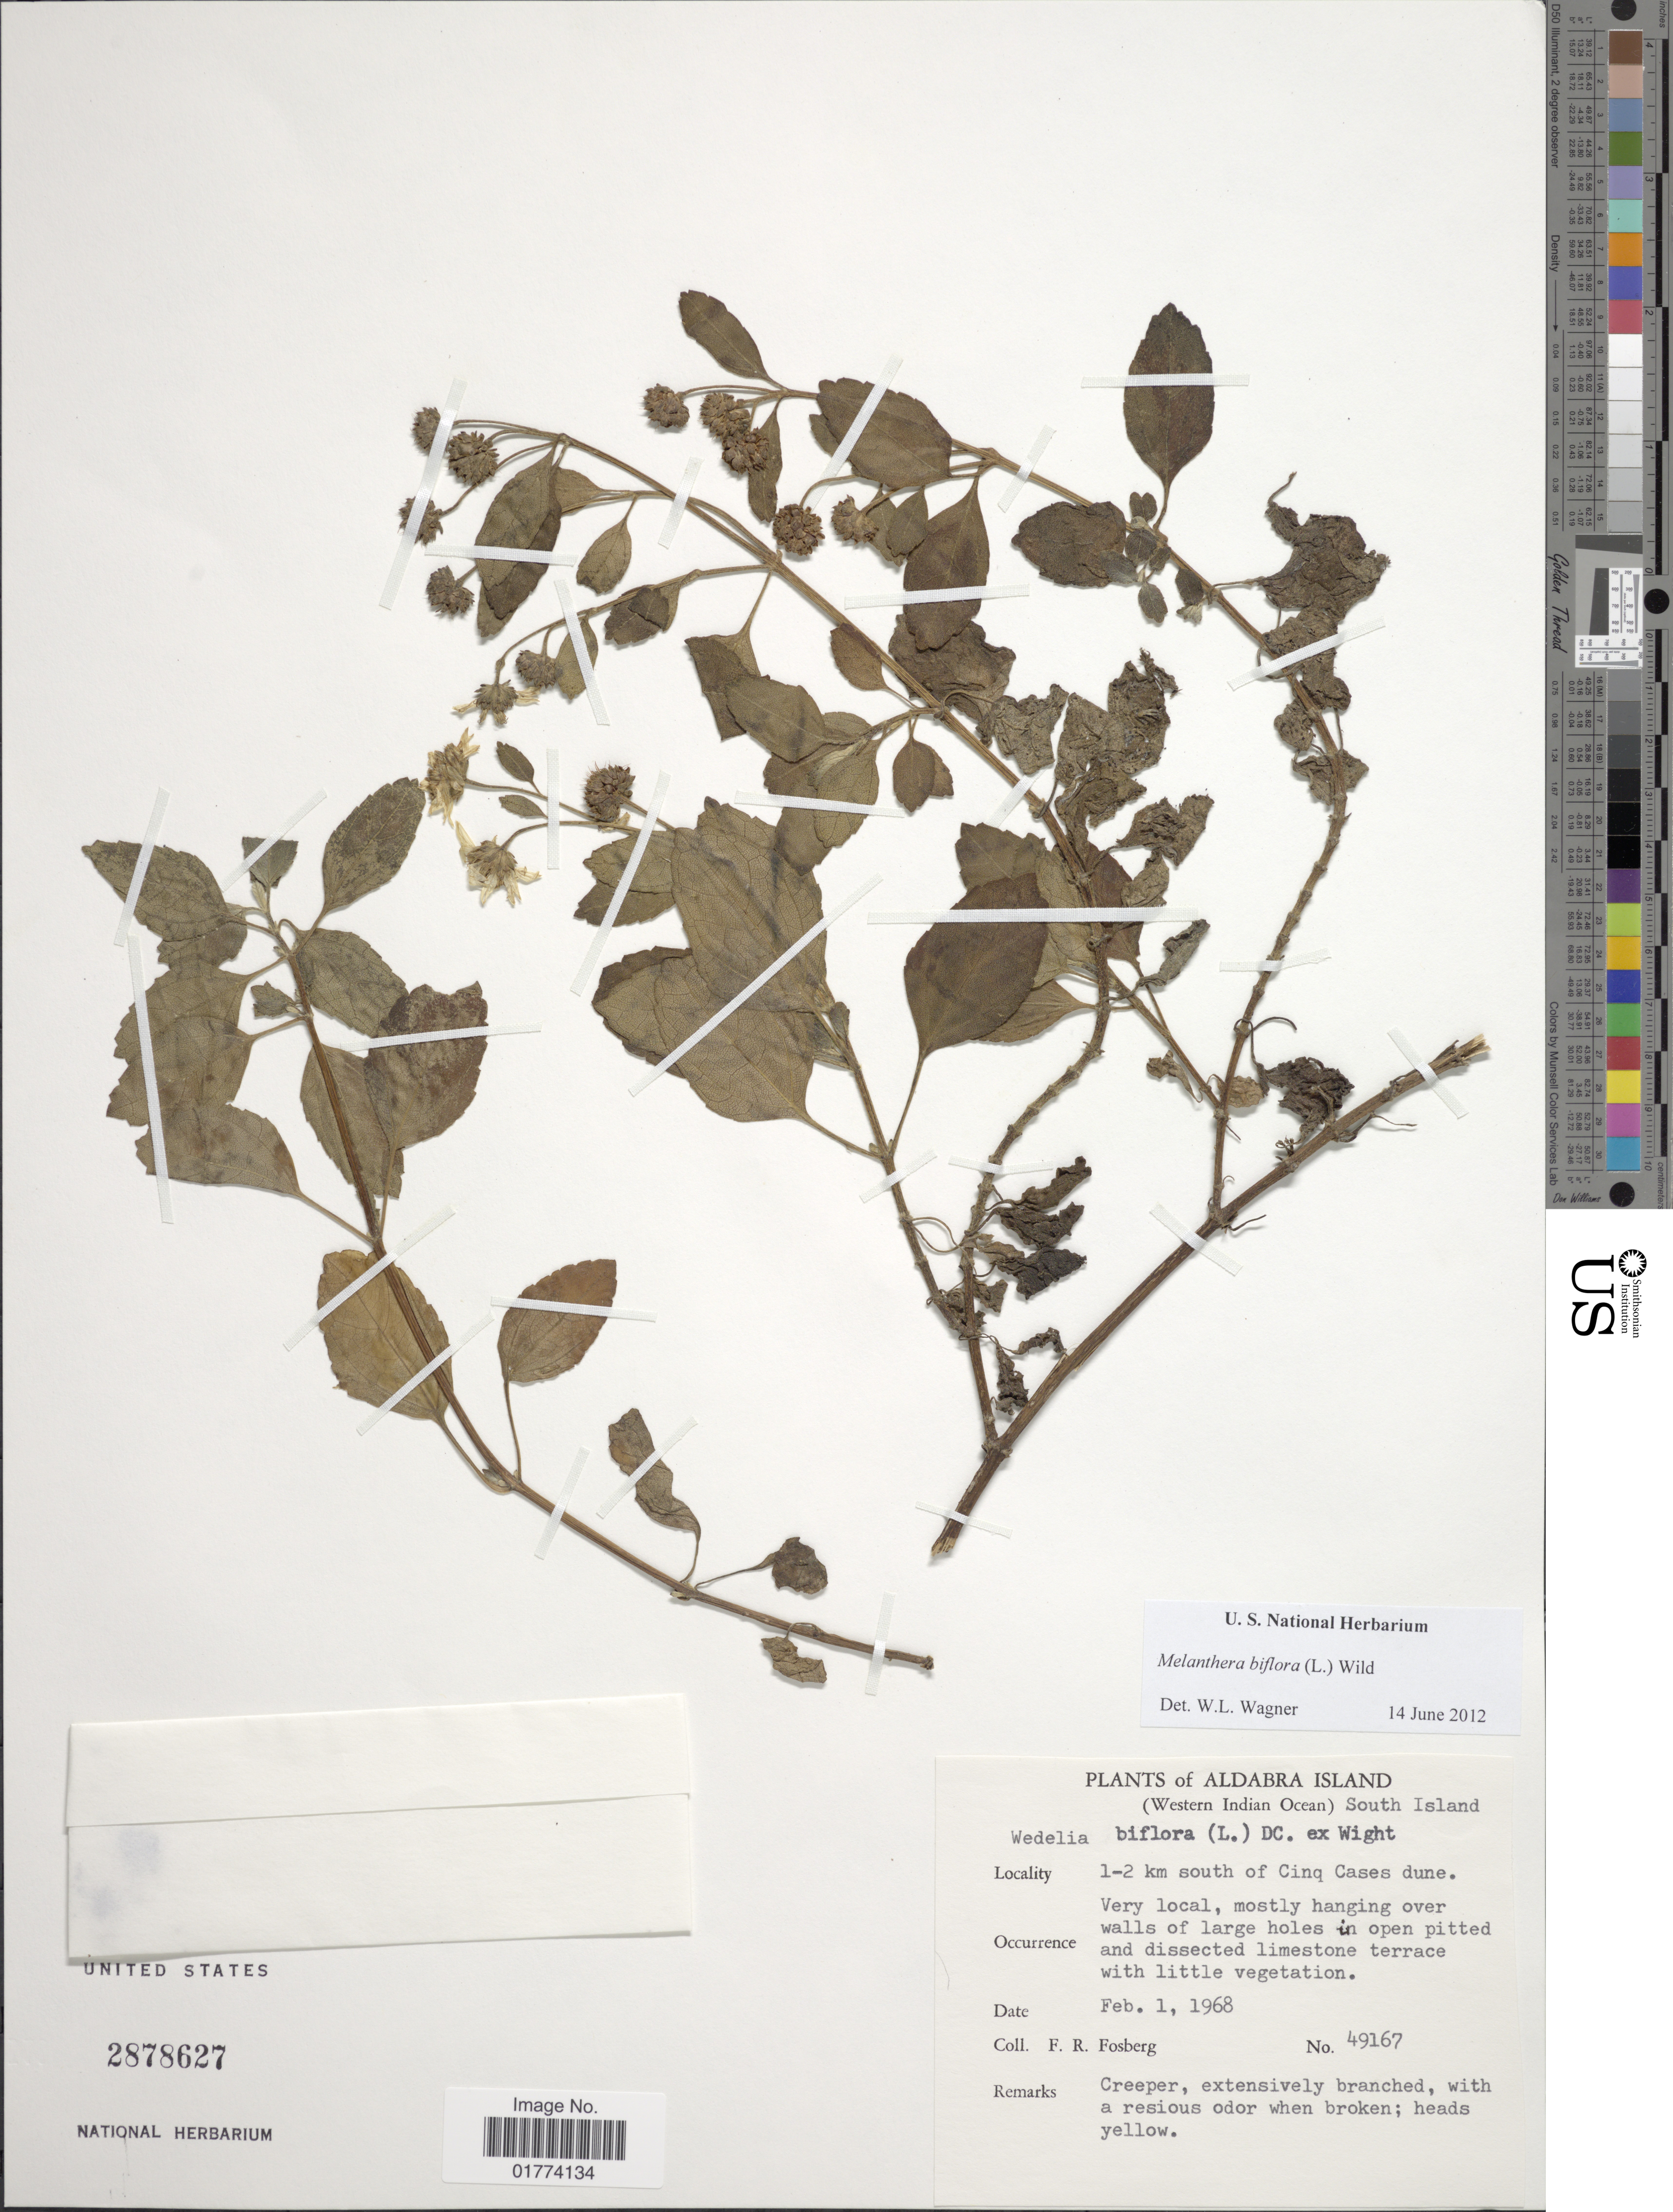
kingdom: Plantae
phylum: Tracheophyta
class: Magnoliopsida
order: Asterales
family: Asteraceae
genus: Wollastonia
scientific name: Wollastonia biflora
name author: (L.) DC.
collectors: F. R. Fosberg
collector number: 49167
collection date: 1968-02-01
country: Seychelles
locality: Aldabra Island, (Western Indian Ocean), South Island, 1-2 km south of Cinq Cases dune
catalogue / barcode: US 2878627